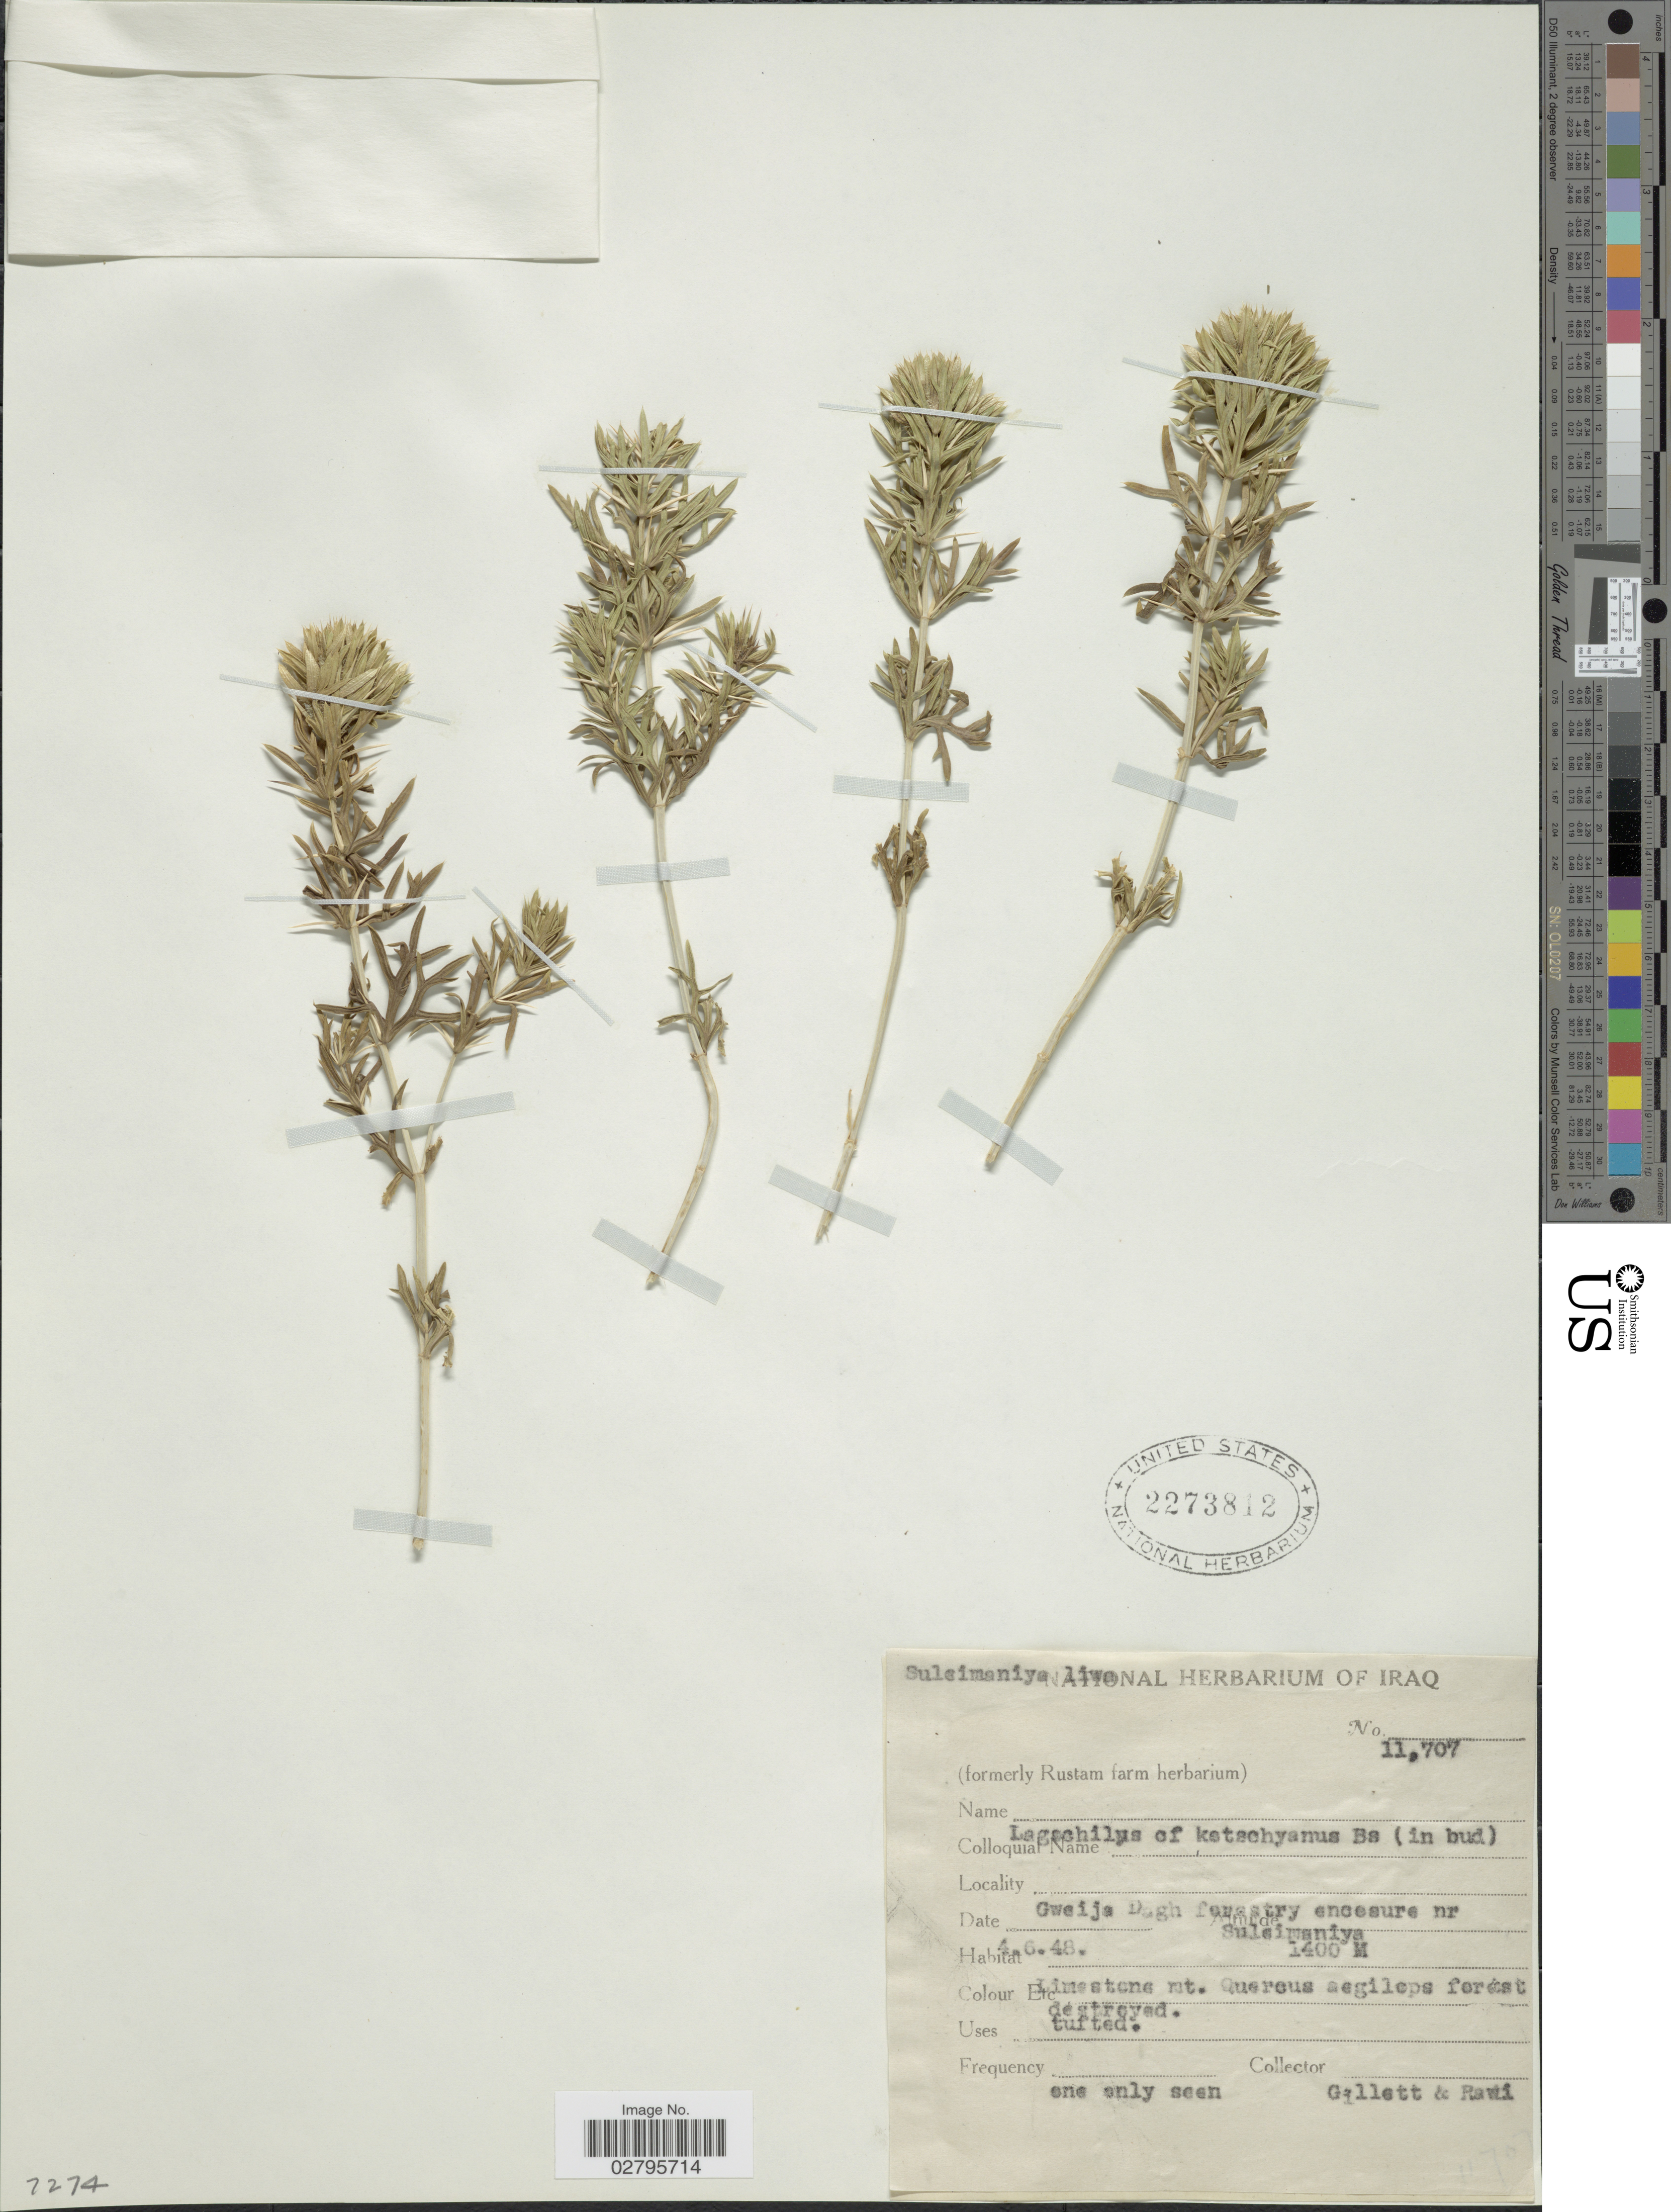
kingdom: Plantae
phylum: Tracheophyta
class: Magnoliopsida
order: Lamiales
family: Lamiaceae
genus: Lagochilus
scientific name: Lagochilus hispidus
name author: (Bel.) Fisch. & C.A. Mey.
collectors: Gillett, -- & -. Rawi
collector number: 11707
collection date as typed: Transcribed d/m/y: 4/6/48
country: Iraq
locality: Suleimaniya liwa. Gweija Dagh forestry encesure nr Suleimaniya.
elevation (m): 1400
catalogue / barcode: US 273812